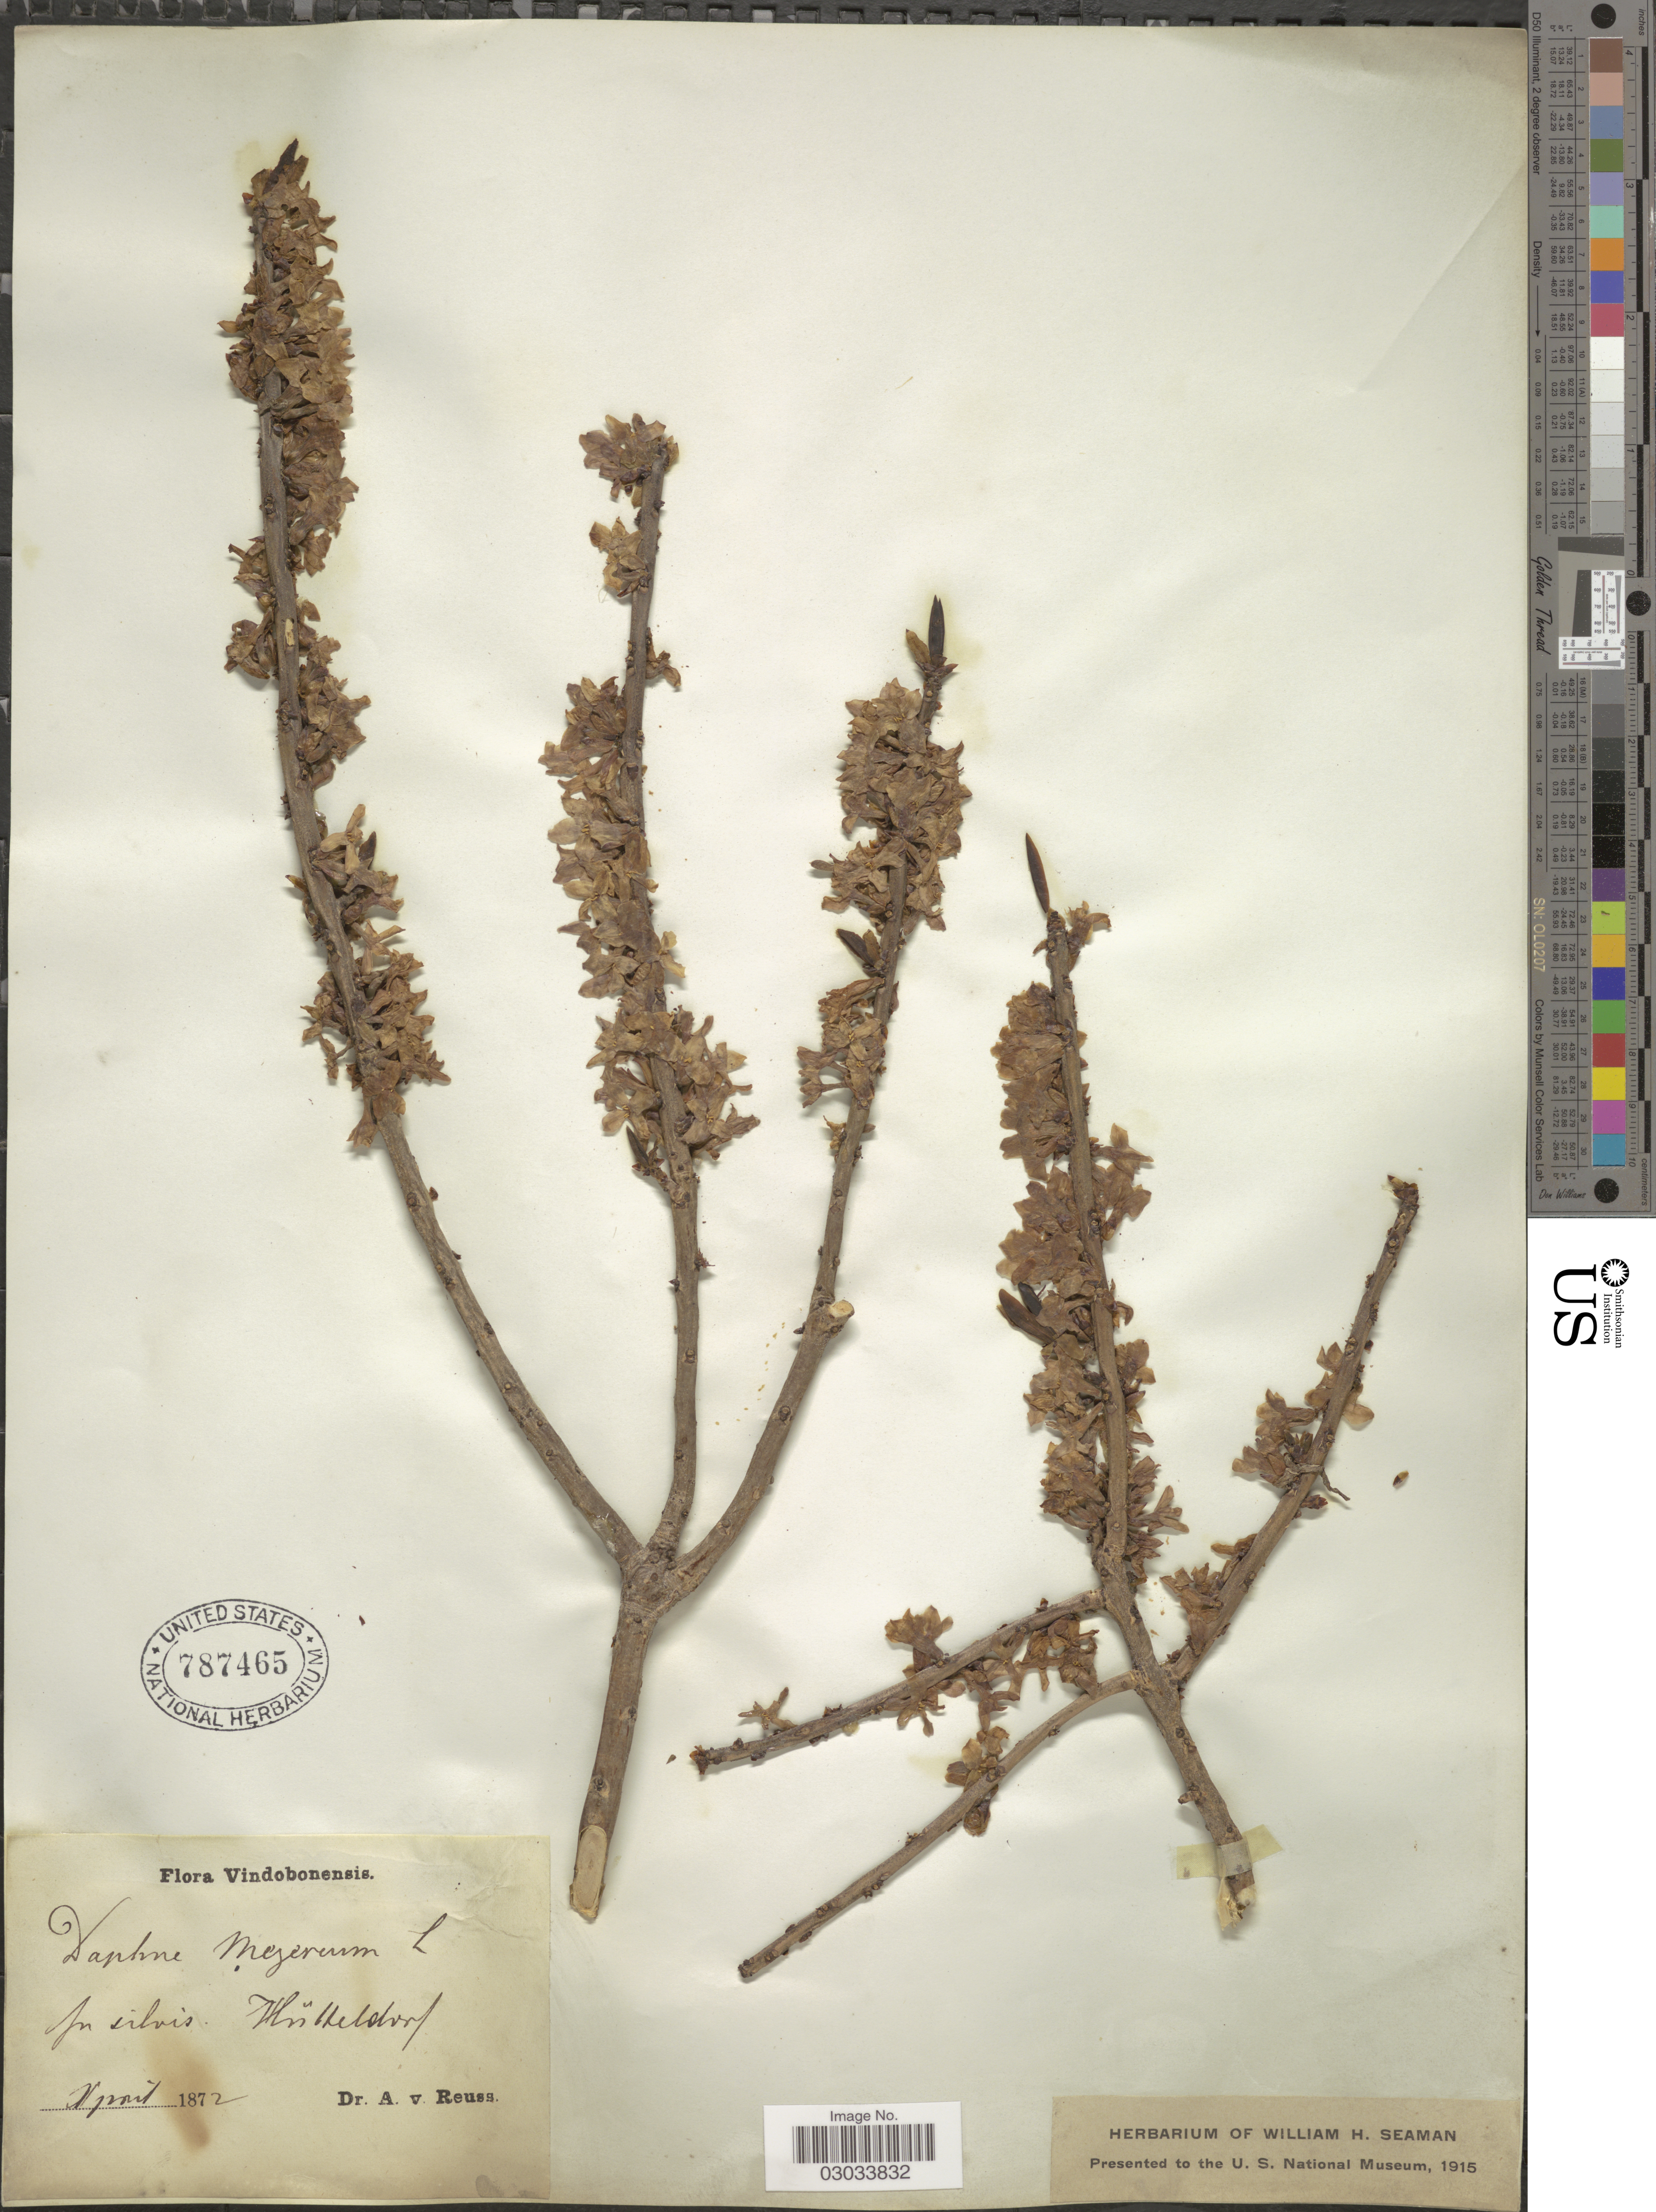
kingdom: Plantae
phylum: Tracheophyta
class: Magnoliopsida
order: Malvales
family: Thymelaeaceae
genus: Daphne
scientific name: Daphne mezereum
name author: L.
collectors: A. Reuss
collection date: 1872-04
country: Austria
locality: Vindobonensis. In silvis Hünseldorf. [interpreted]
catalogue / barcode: US 787465